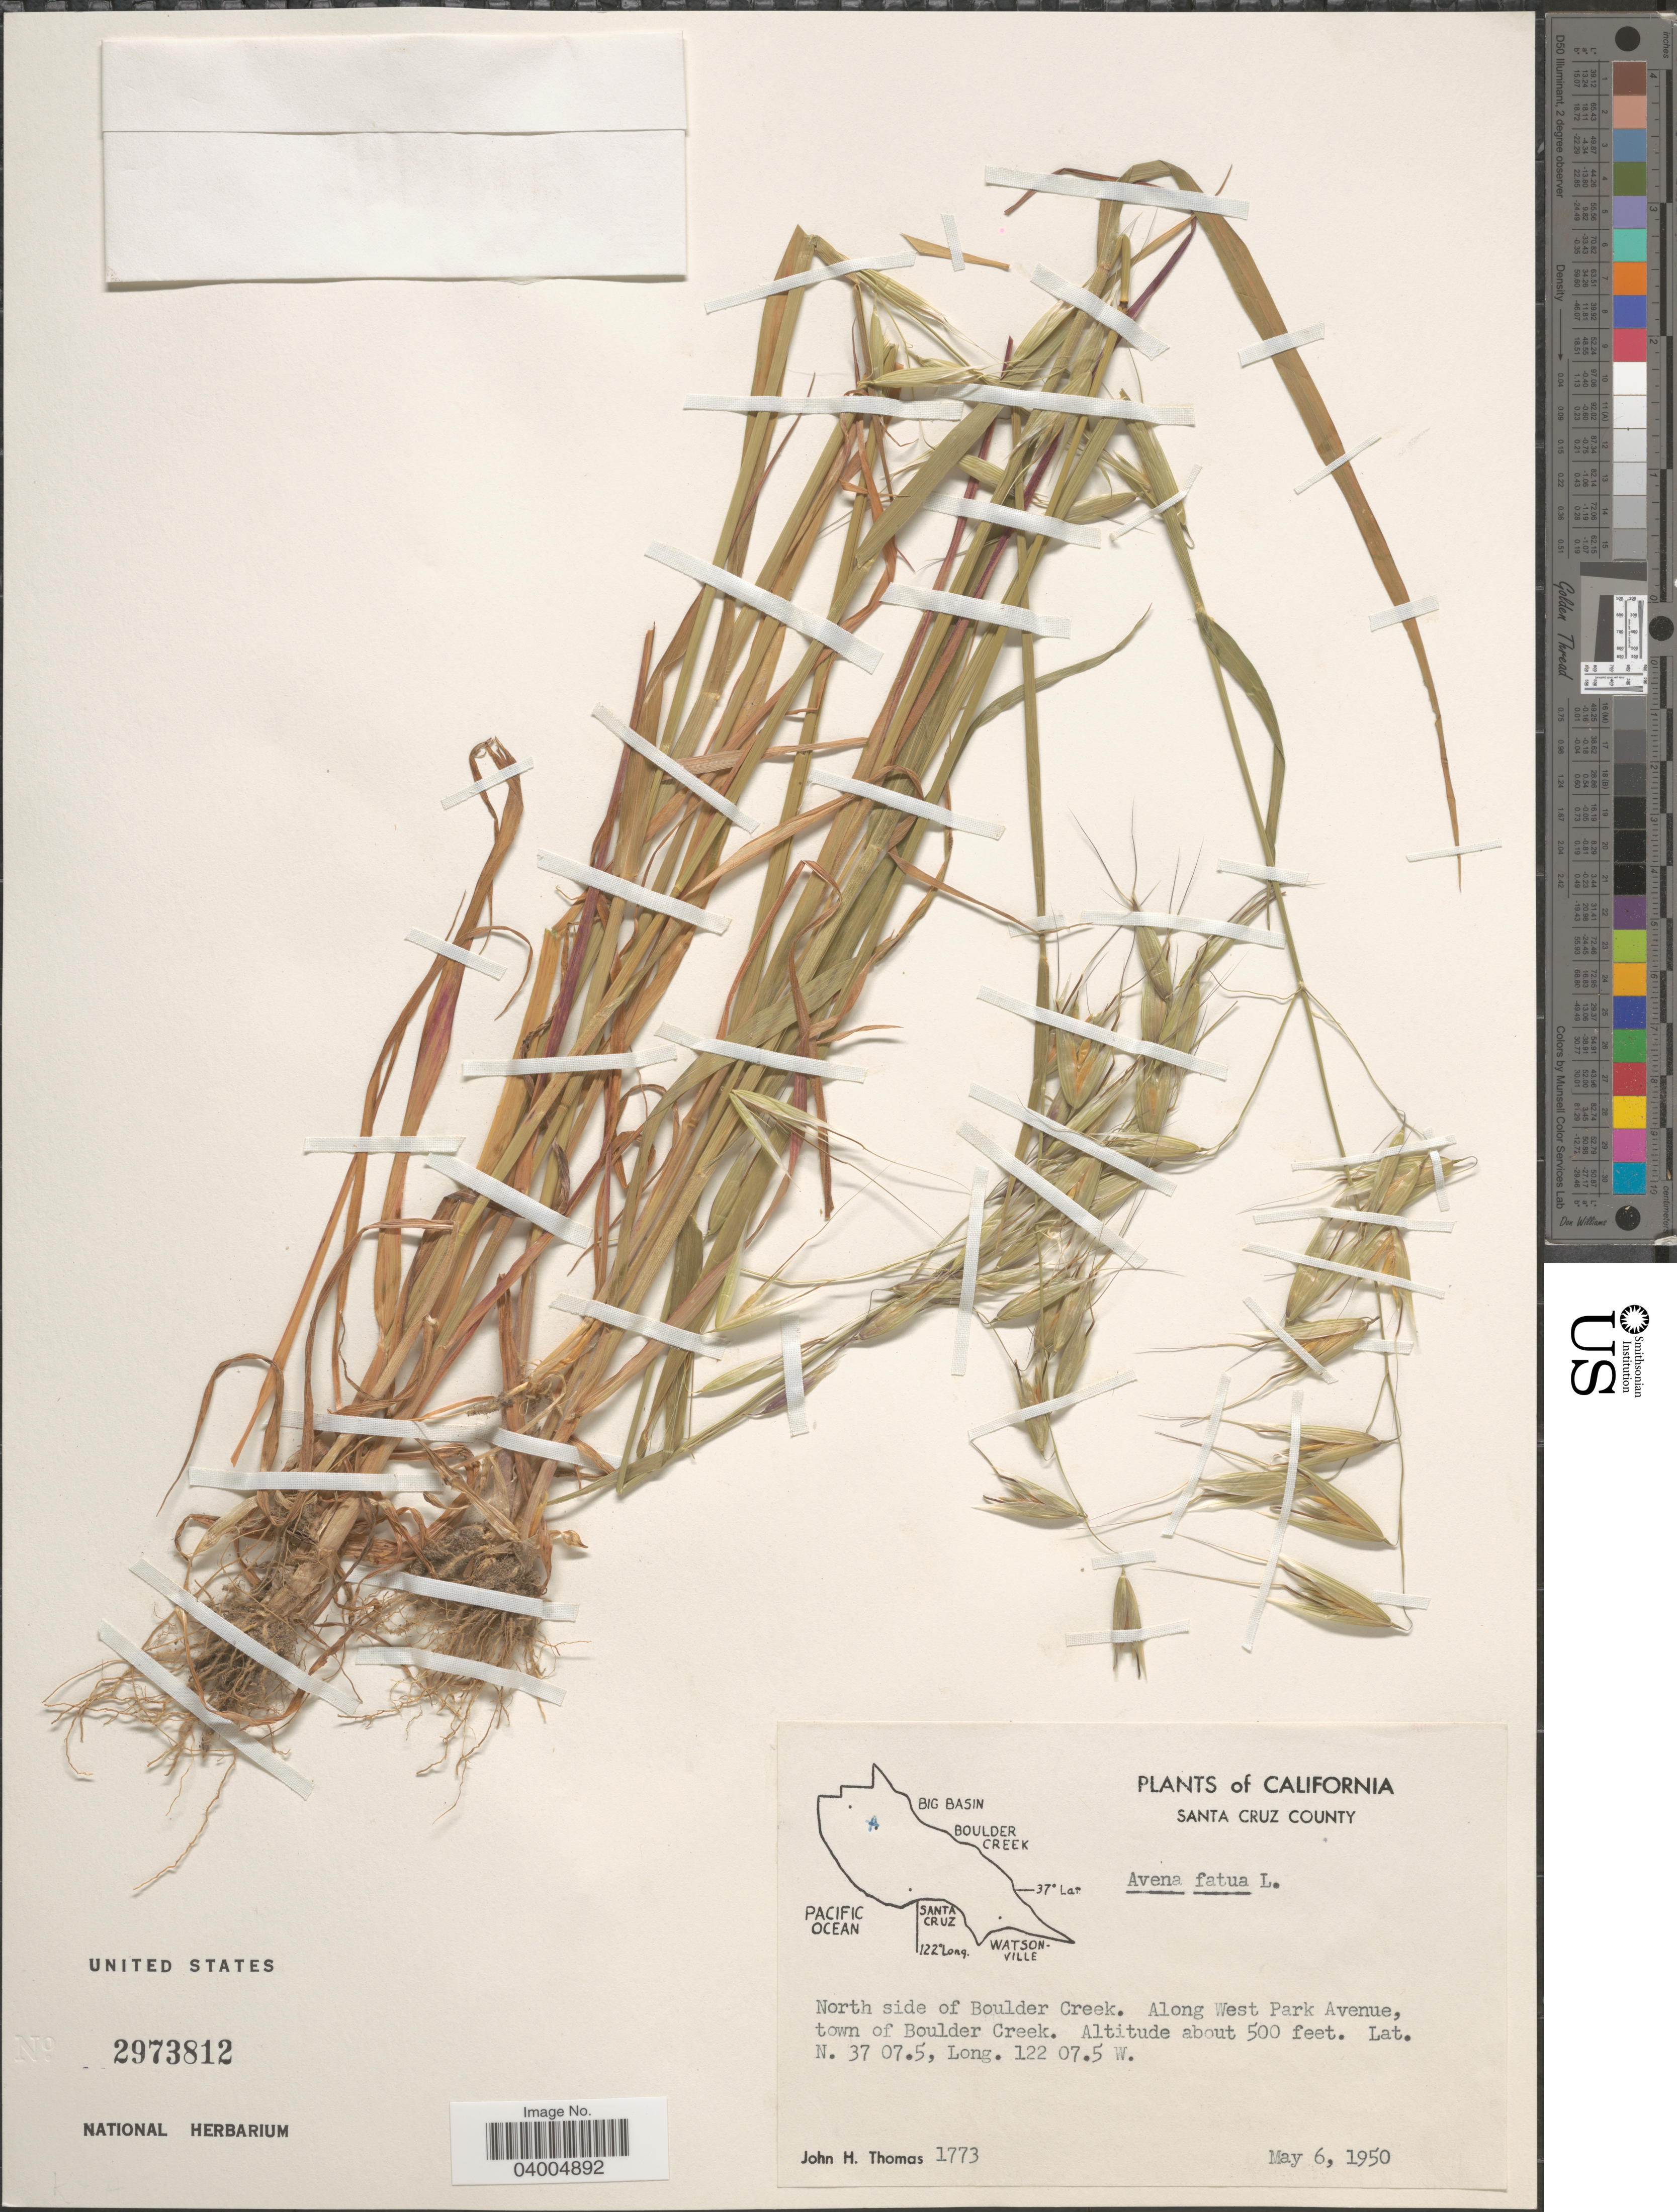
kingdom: Plantae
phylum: Tracheophyta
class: Liliopsida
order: Poales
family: Poaceae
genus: Avena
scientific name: Avena fatua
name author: L.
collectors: J. H. Thomas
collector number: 1773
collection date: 1950-05-06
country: United States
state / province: California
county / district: Santa Cruz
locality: North side of Boulder Creek. Along West Park Avenue, Town of Boulder Creek.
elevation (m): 152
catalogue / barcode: US 2973812